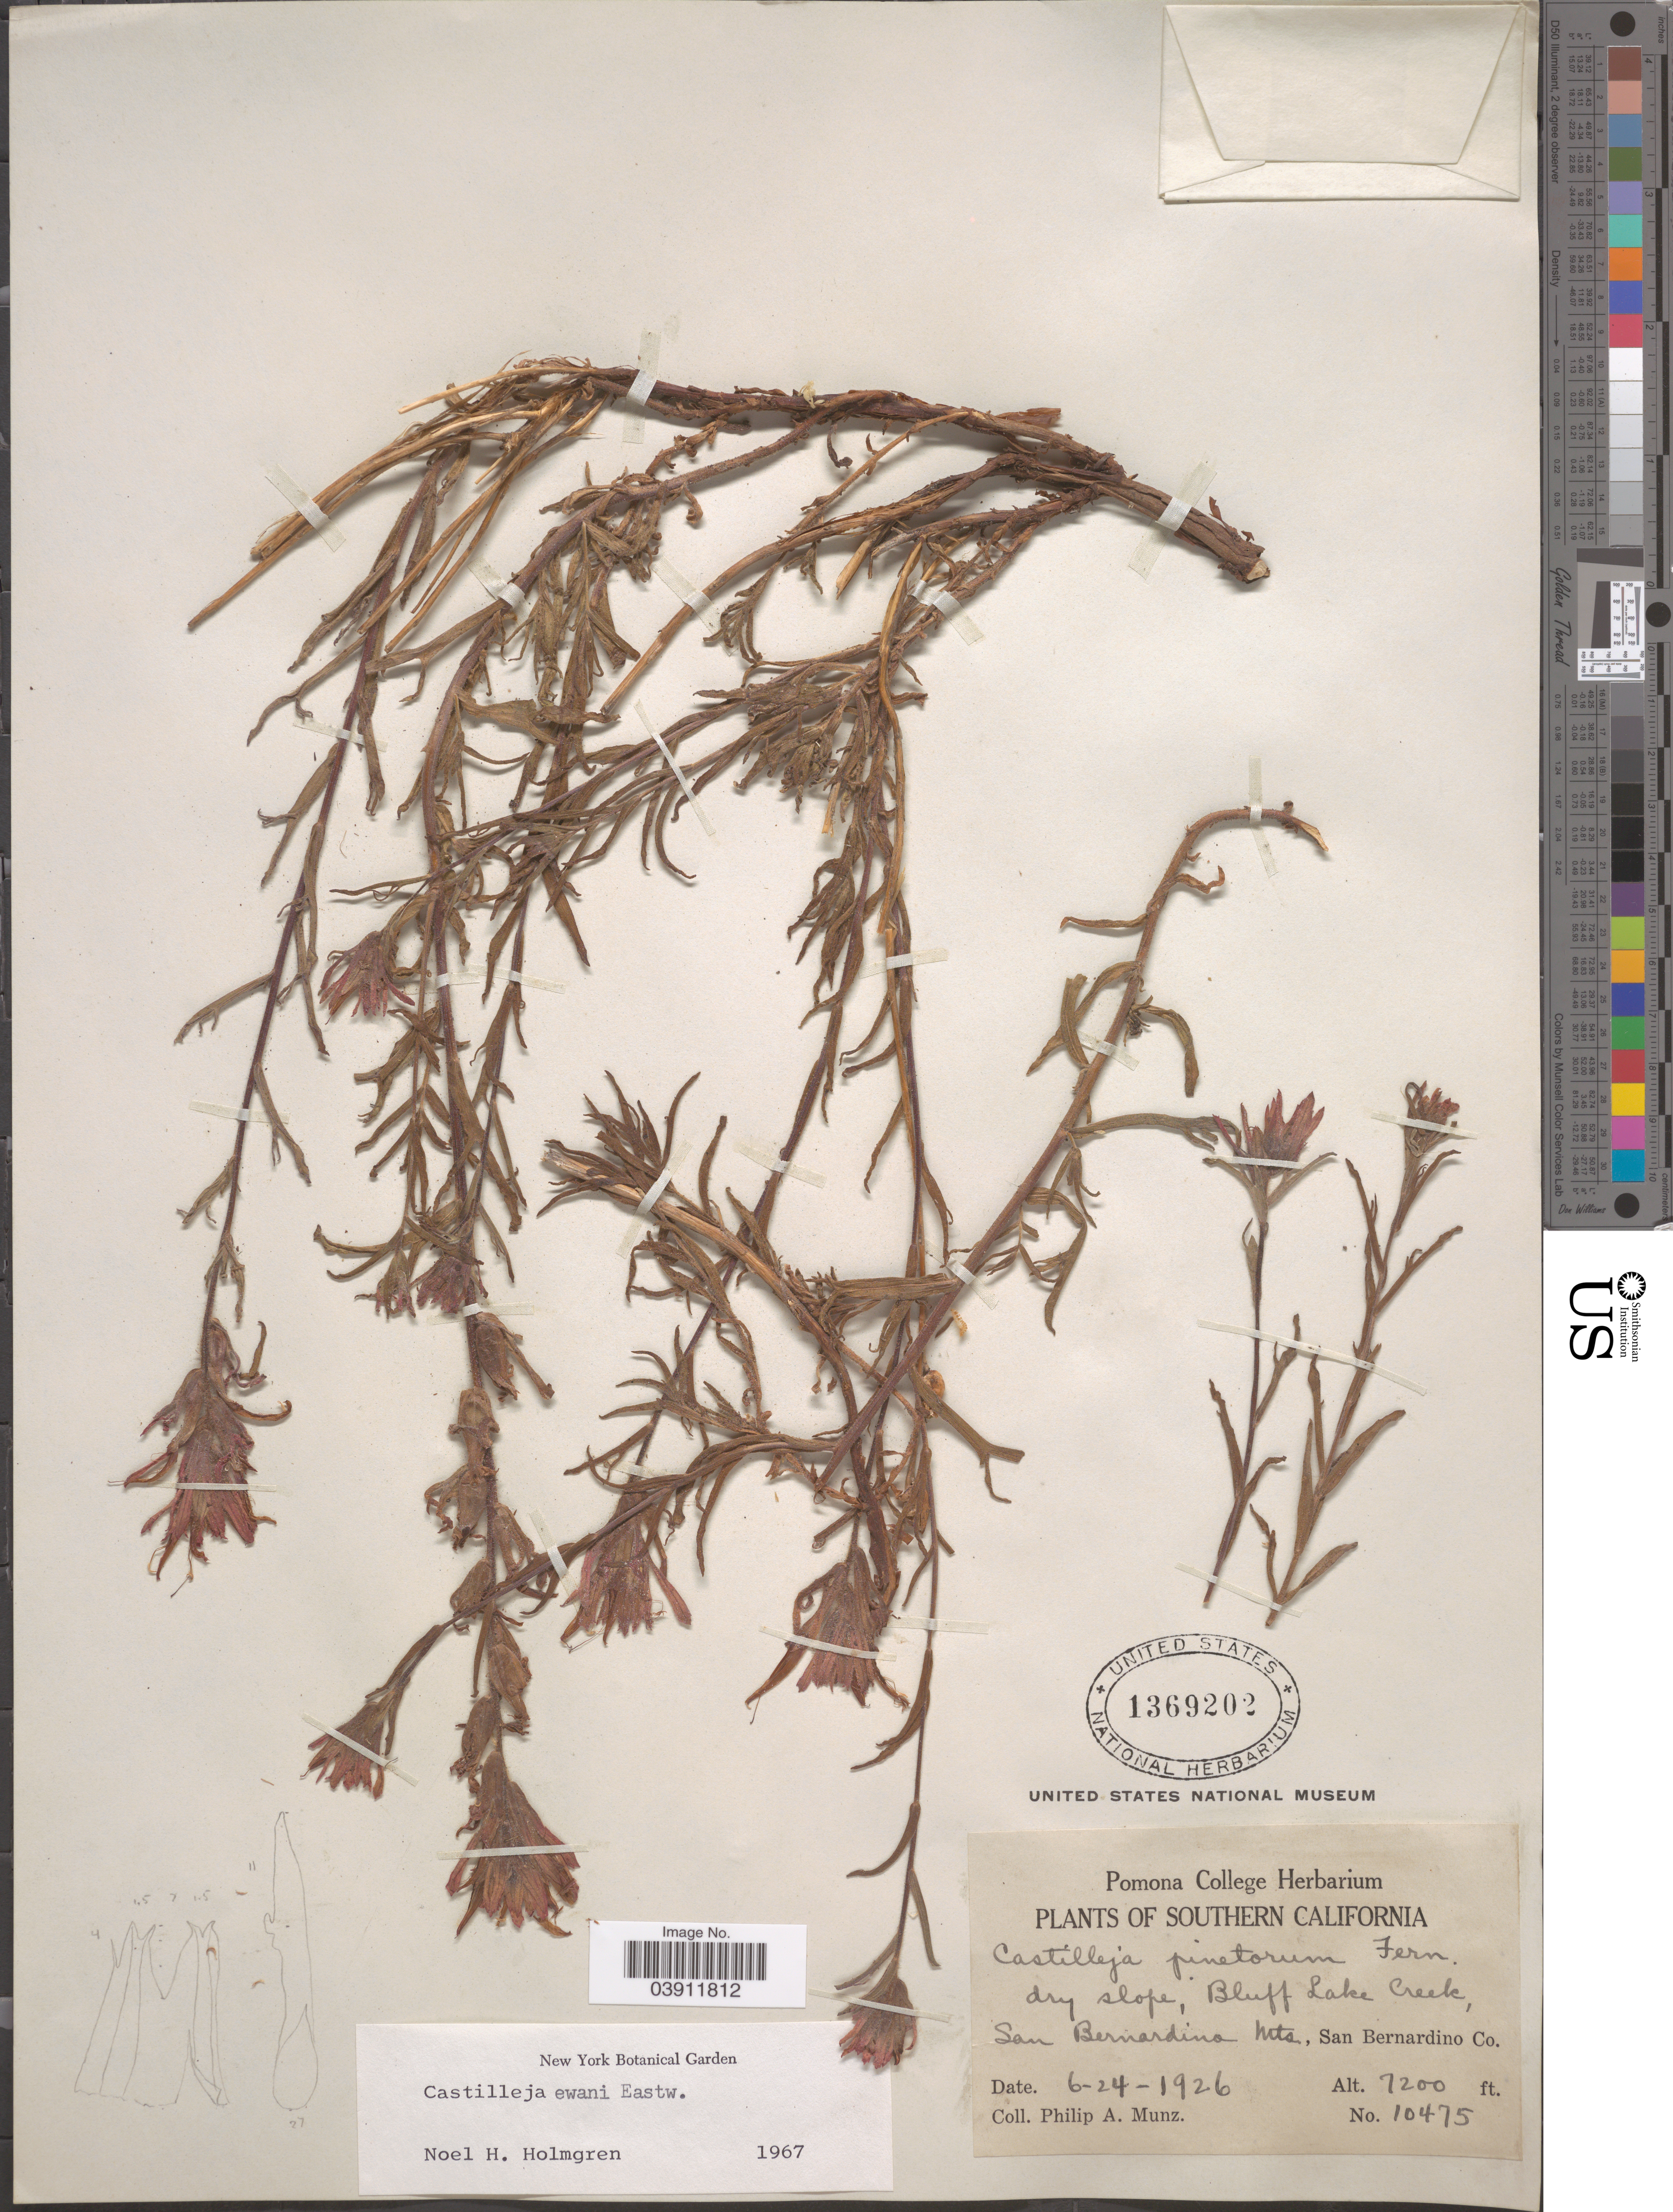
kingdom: Plantae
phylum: Tracheophyta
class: Magnoliopsida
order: Lamiales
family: Orobanchaceae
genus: Castilleja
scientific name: Castilleja ewani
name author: Eastw.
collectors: P. A. Munz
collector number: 10475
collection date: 1926-06-24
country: United States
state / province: California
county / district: San Bernardino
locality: Southern California. Bluff Lake Creek, San Bernardino Mts, San Bernardino Co.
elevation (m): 2195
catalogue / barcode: US 1369202